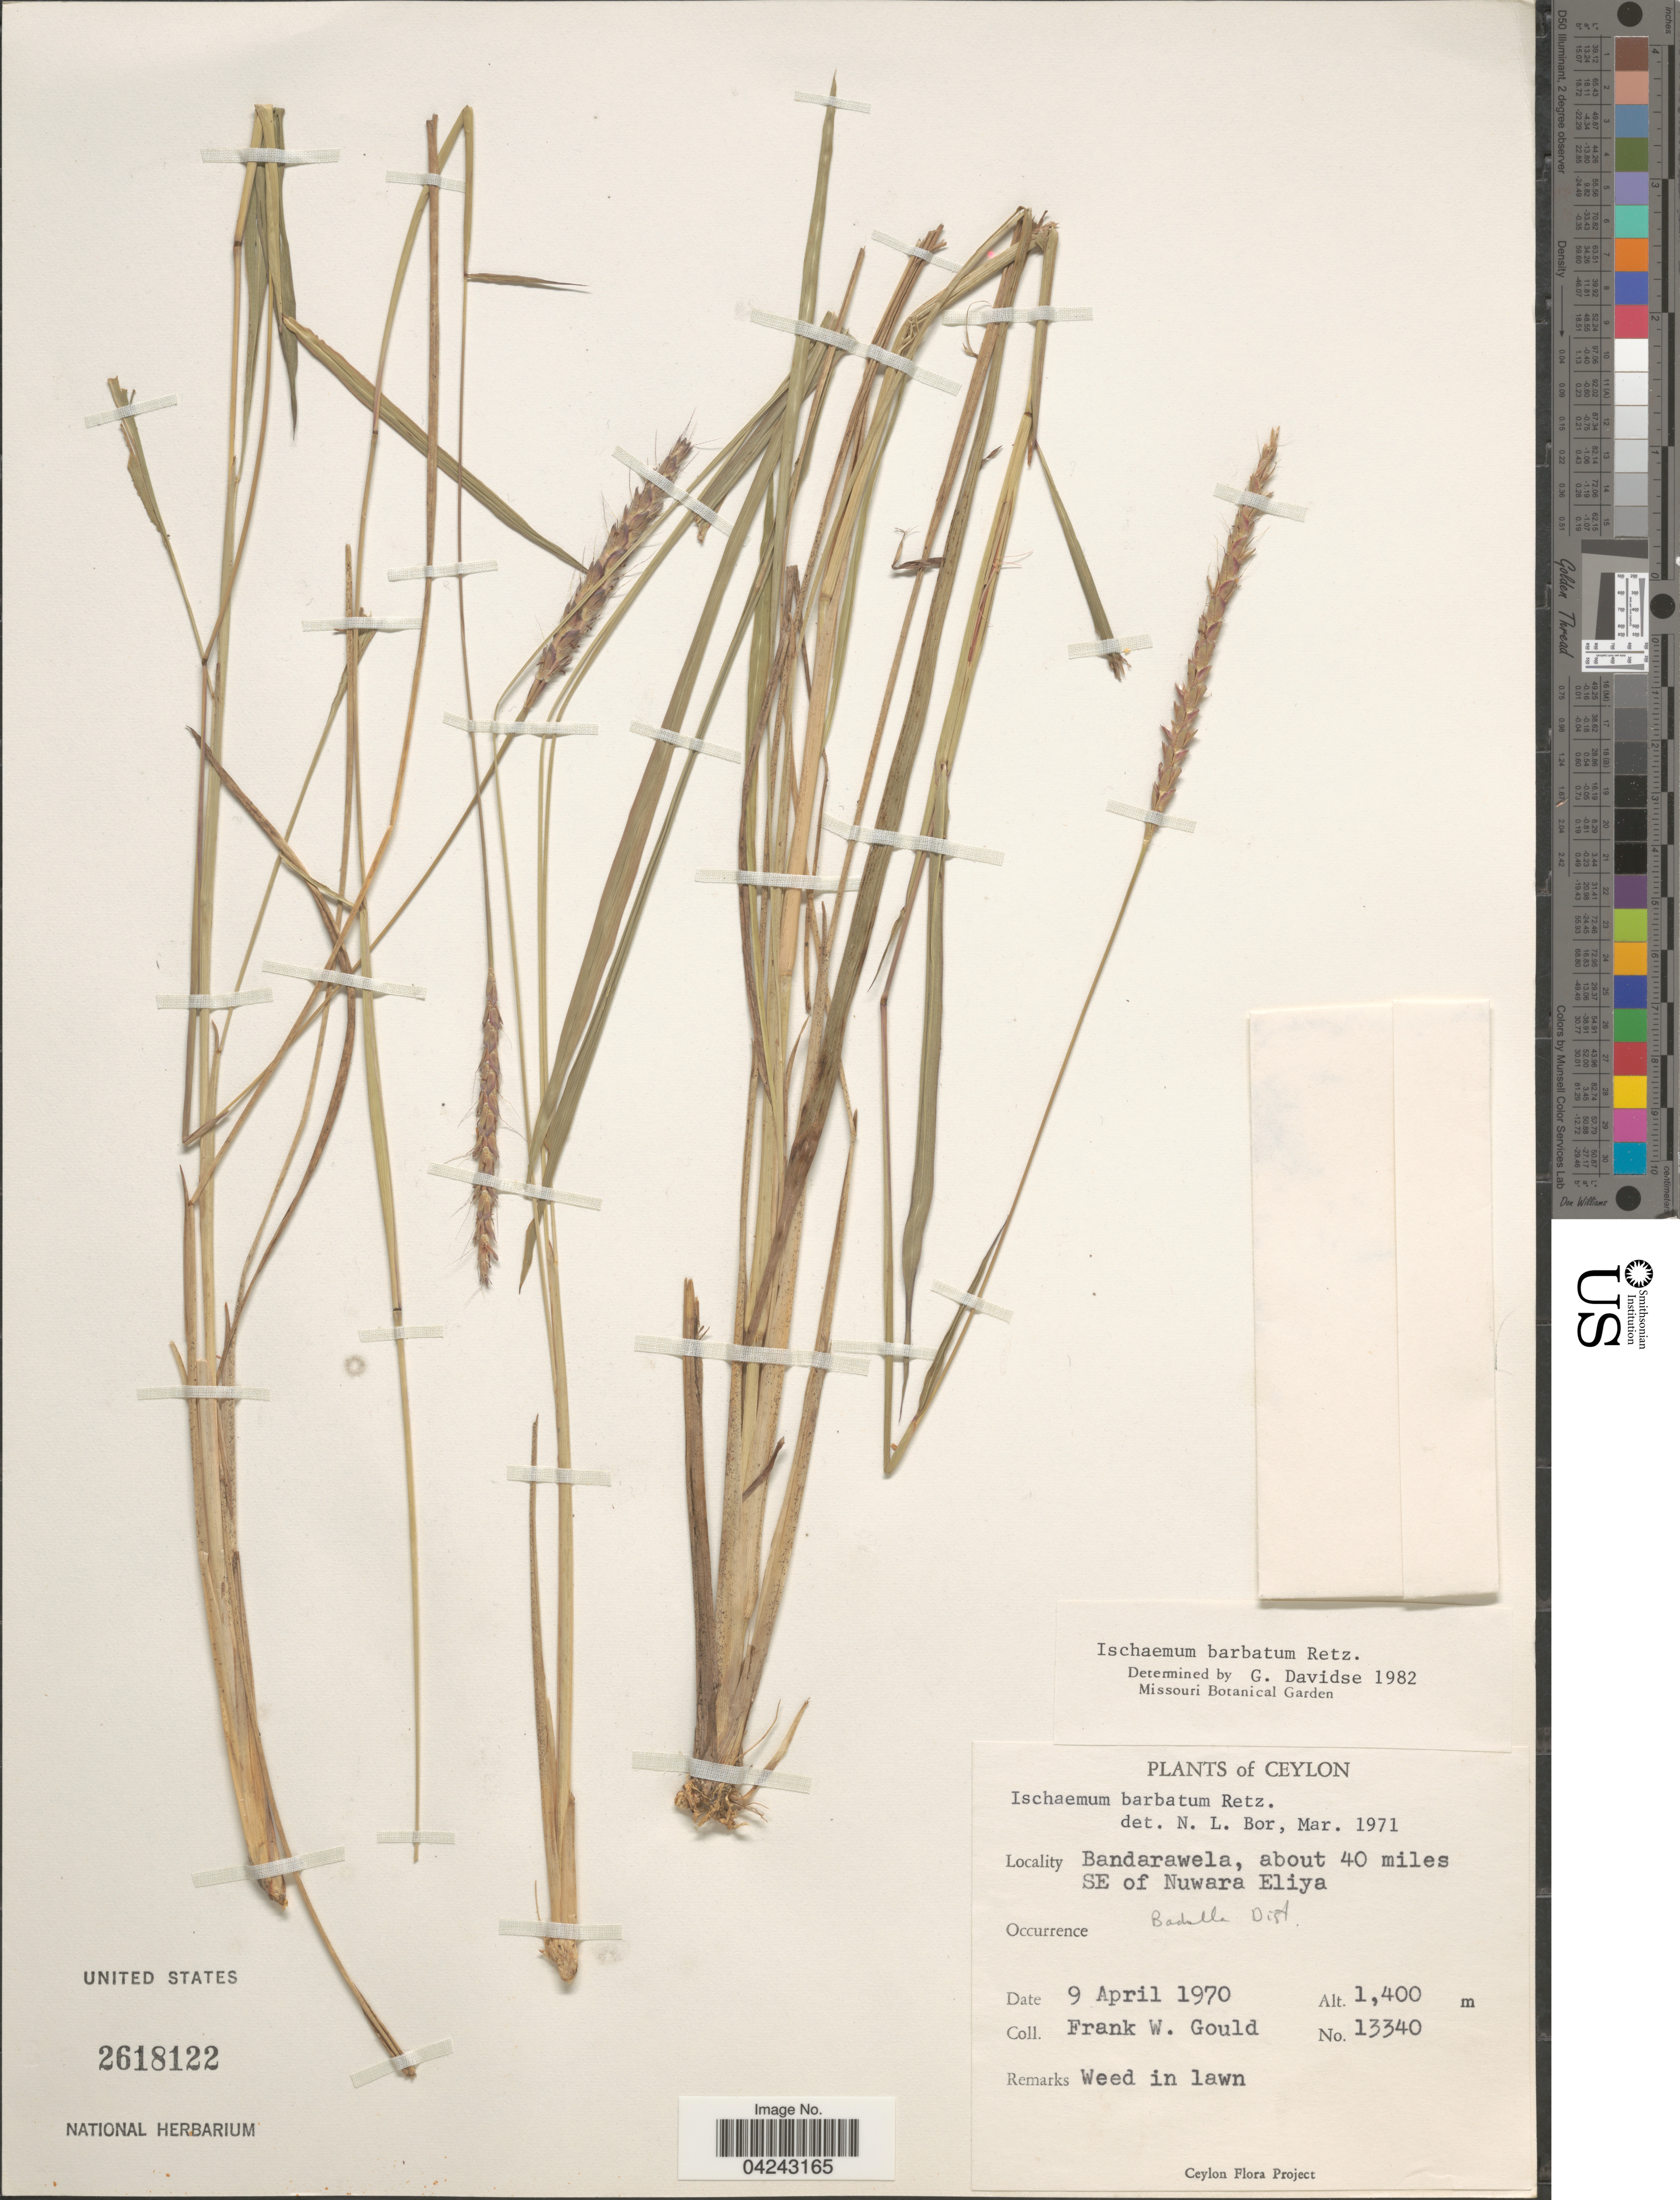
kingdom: Plantae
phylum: Tracheophyta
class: Liliopsida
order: Poales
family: Poaceae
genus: Ischaemum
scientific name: Ischaemum barbatum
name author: Blume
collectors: F. W. Gould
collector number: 13340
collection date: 1970-04-09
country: Sri Lanka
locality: Ceylon. Bandarawela, about 40 miles SE of Nuwara Eliya.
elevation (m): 1400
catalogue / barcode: US 2618122